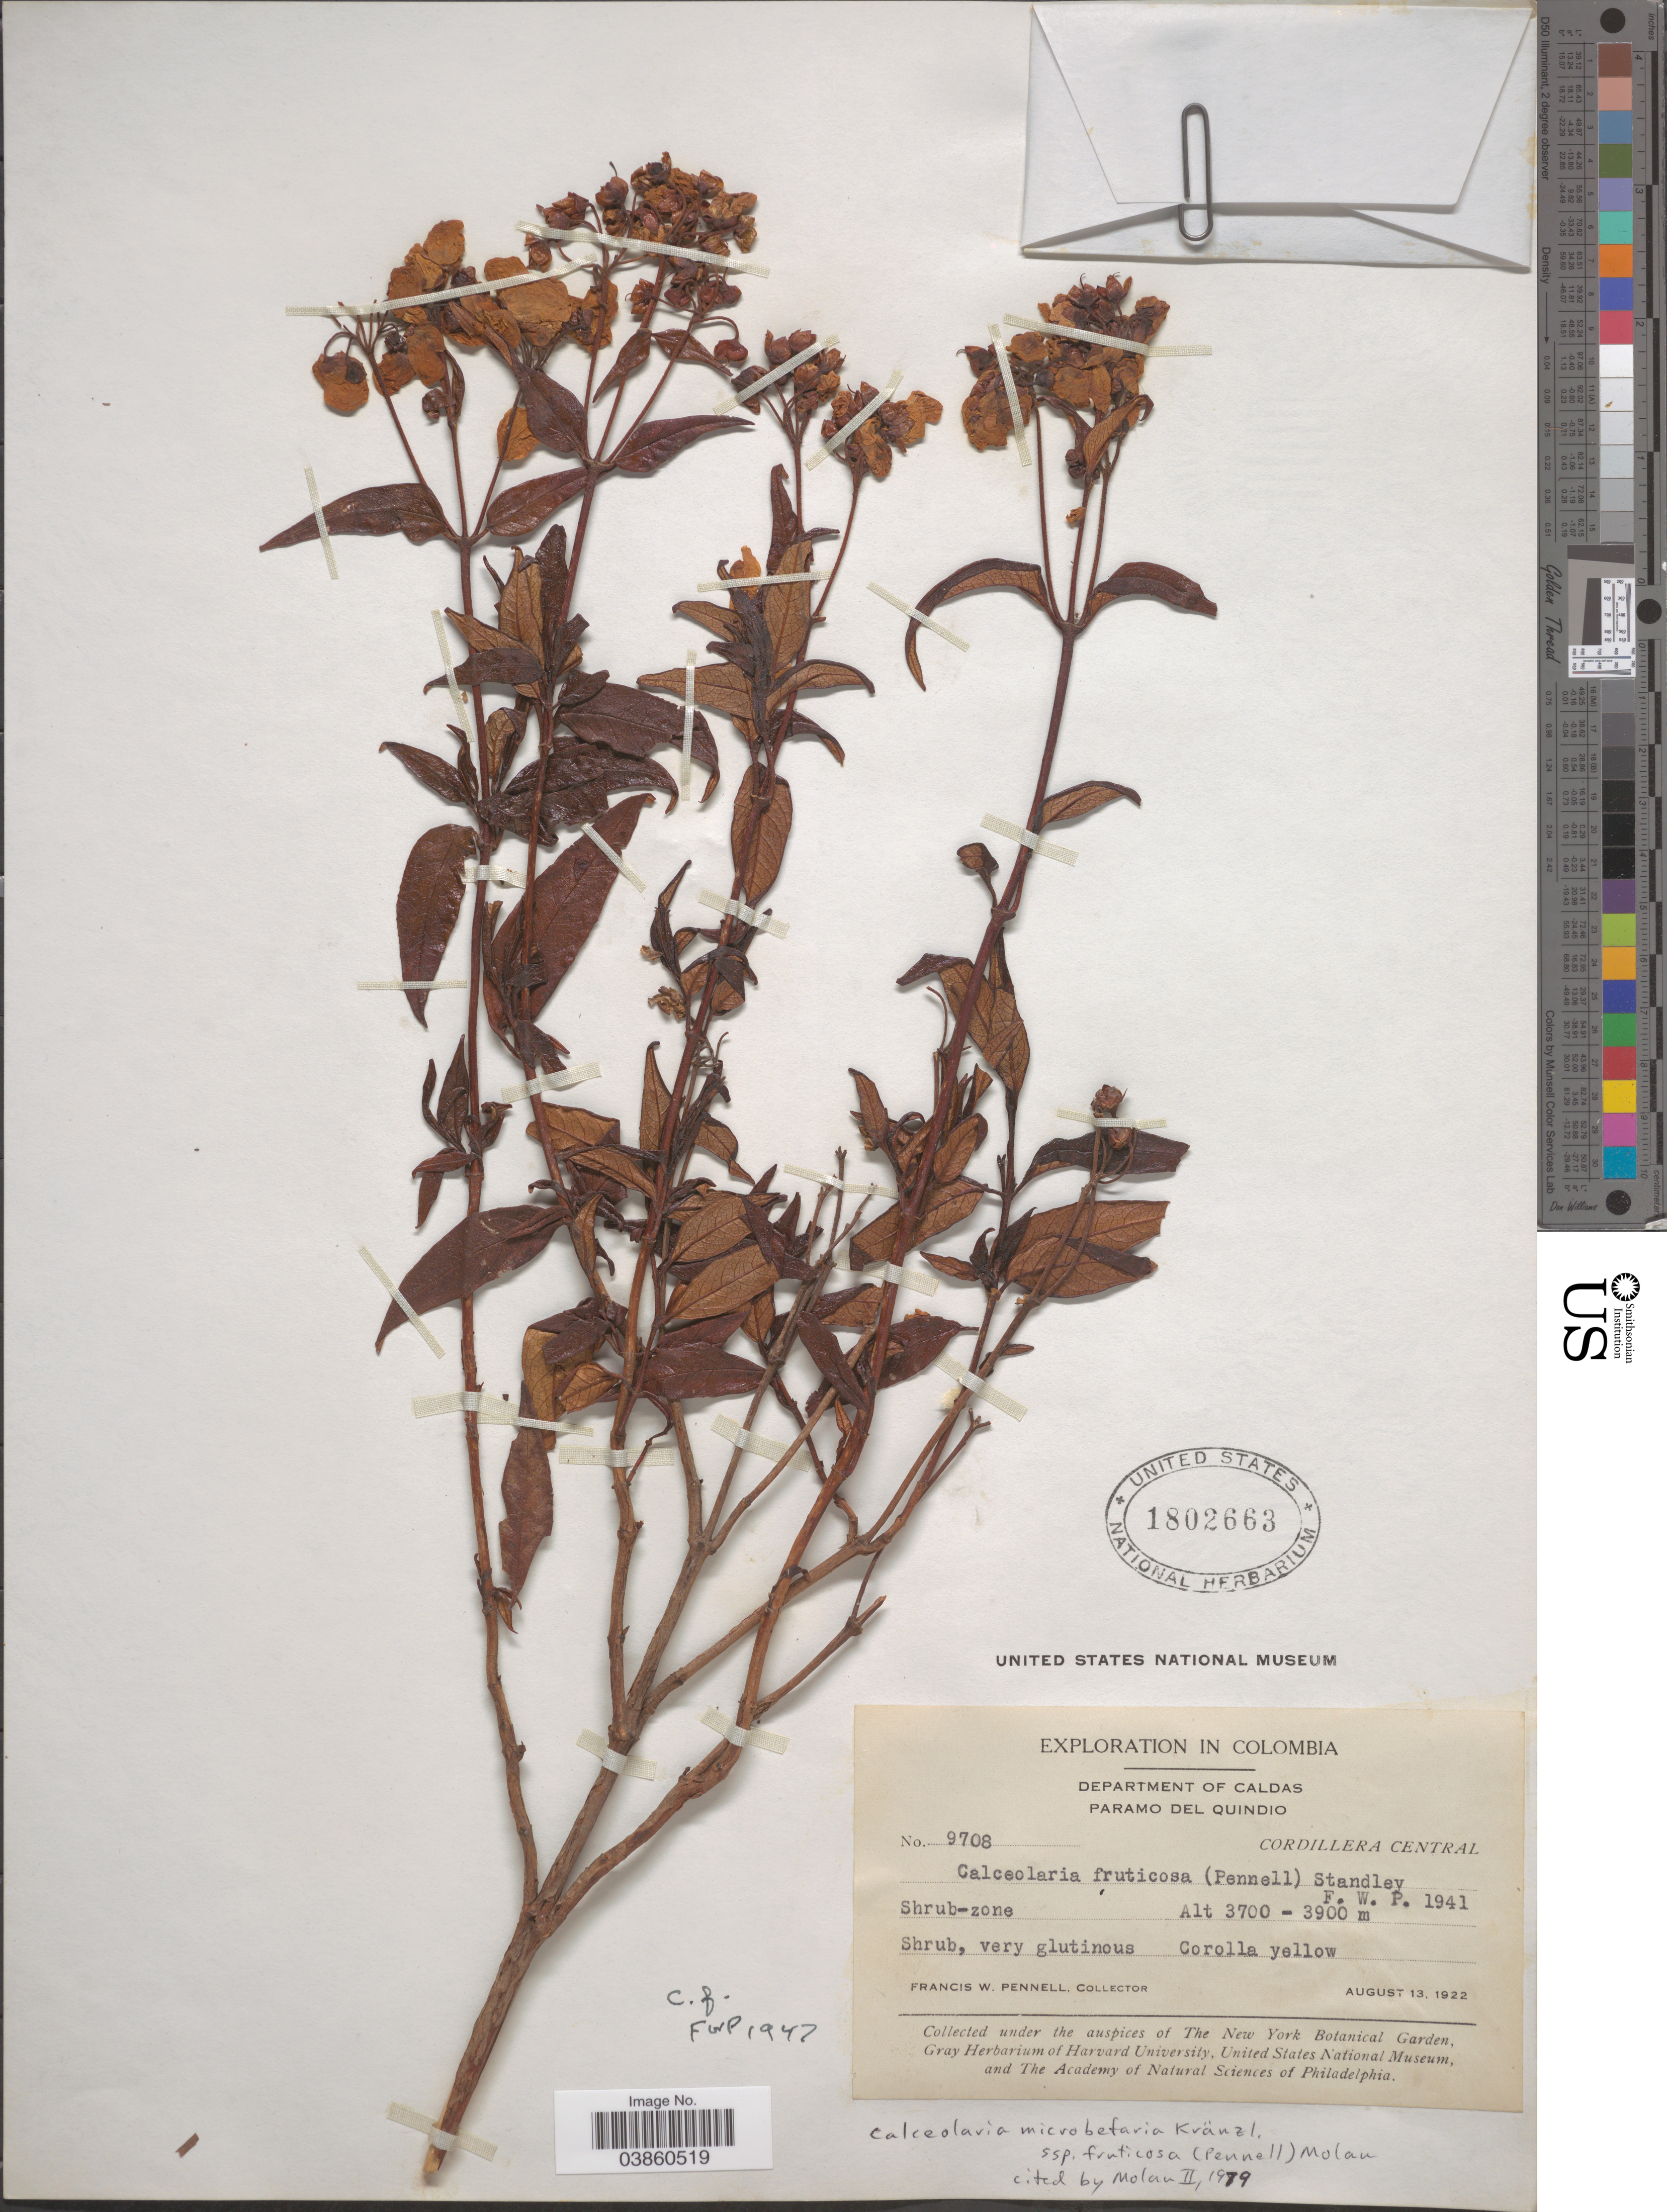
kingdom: Plantae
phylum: Tracheophyta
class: Magnoliopsida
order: Lamiales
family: Calceolariaceae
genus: Calceolaria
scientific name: Calceolaria microbefaria subsp. fruticosa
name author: (Pennell) Molau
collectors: F. W. Pennell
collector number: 9708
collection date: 1922-08-13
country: Colombia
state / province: Caldas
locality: Department of Caldas, Paramo del Quindio. Cordillera Central.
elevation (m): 3700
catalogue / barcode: US 1802663